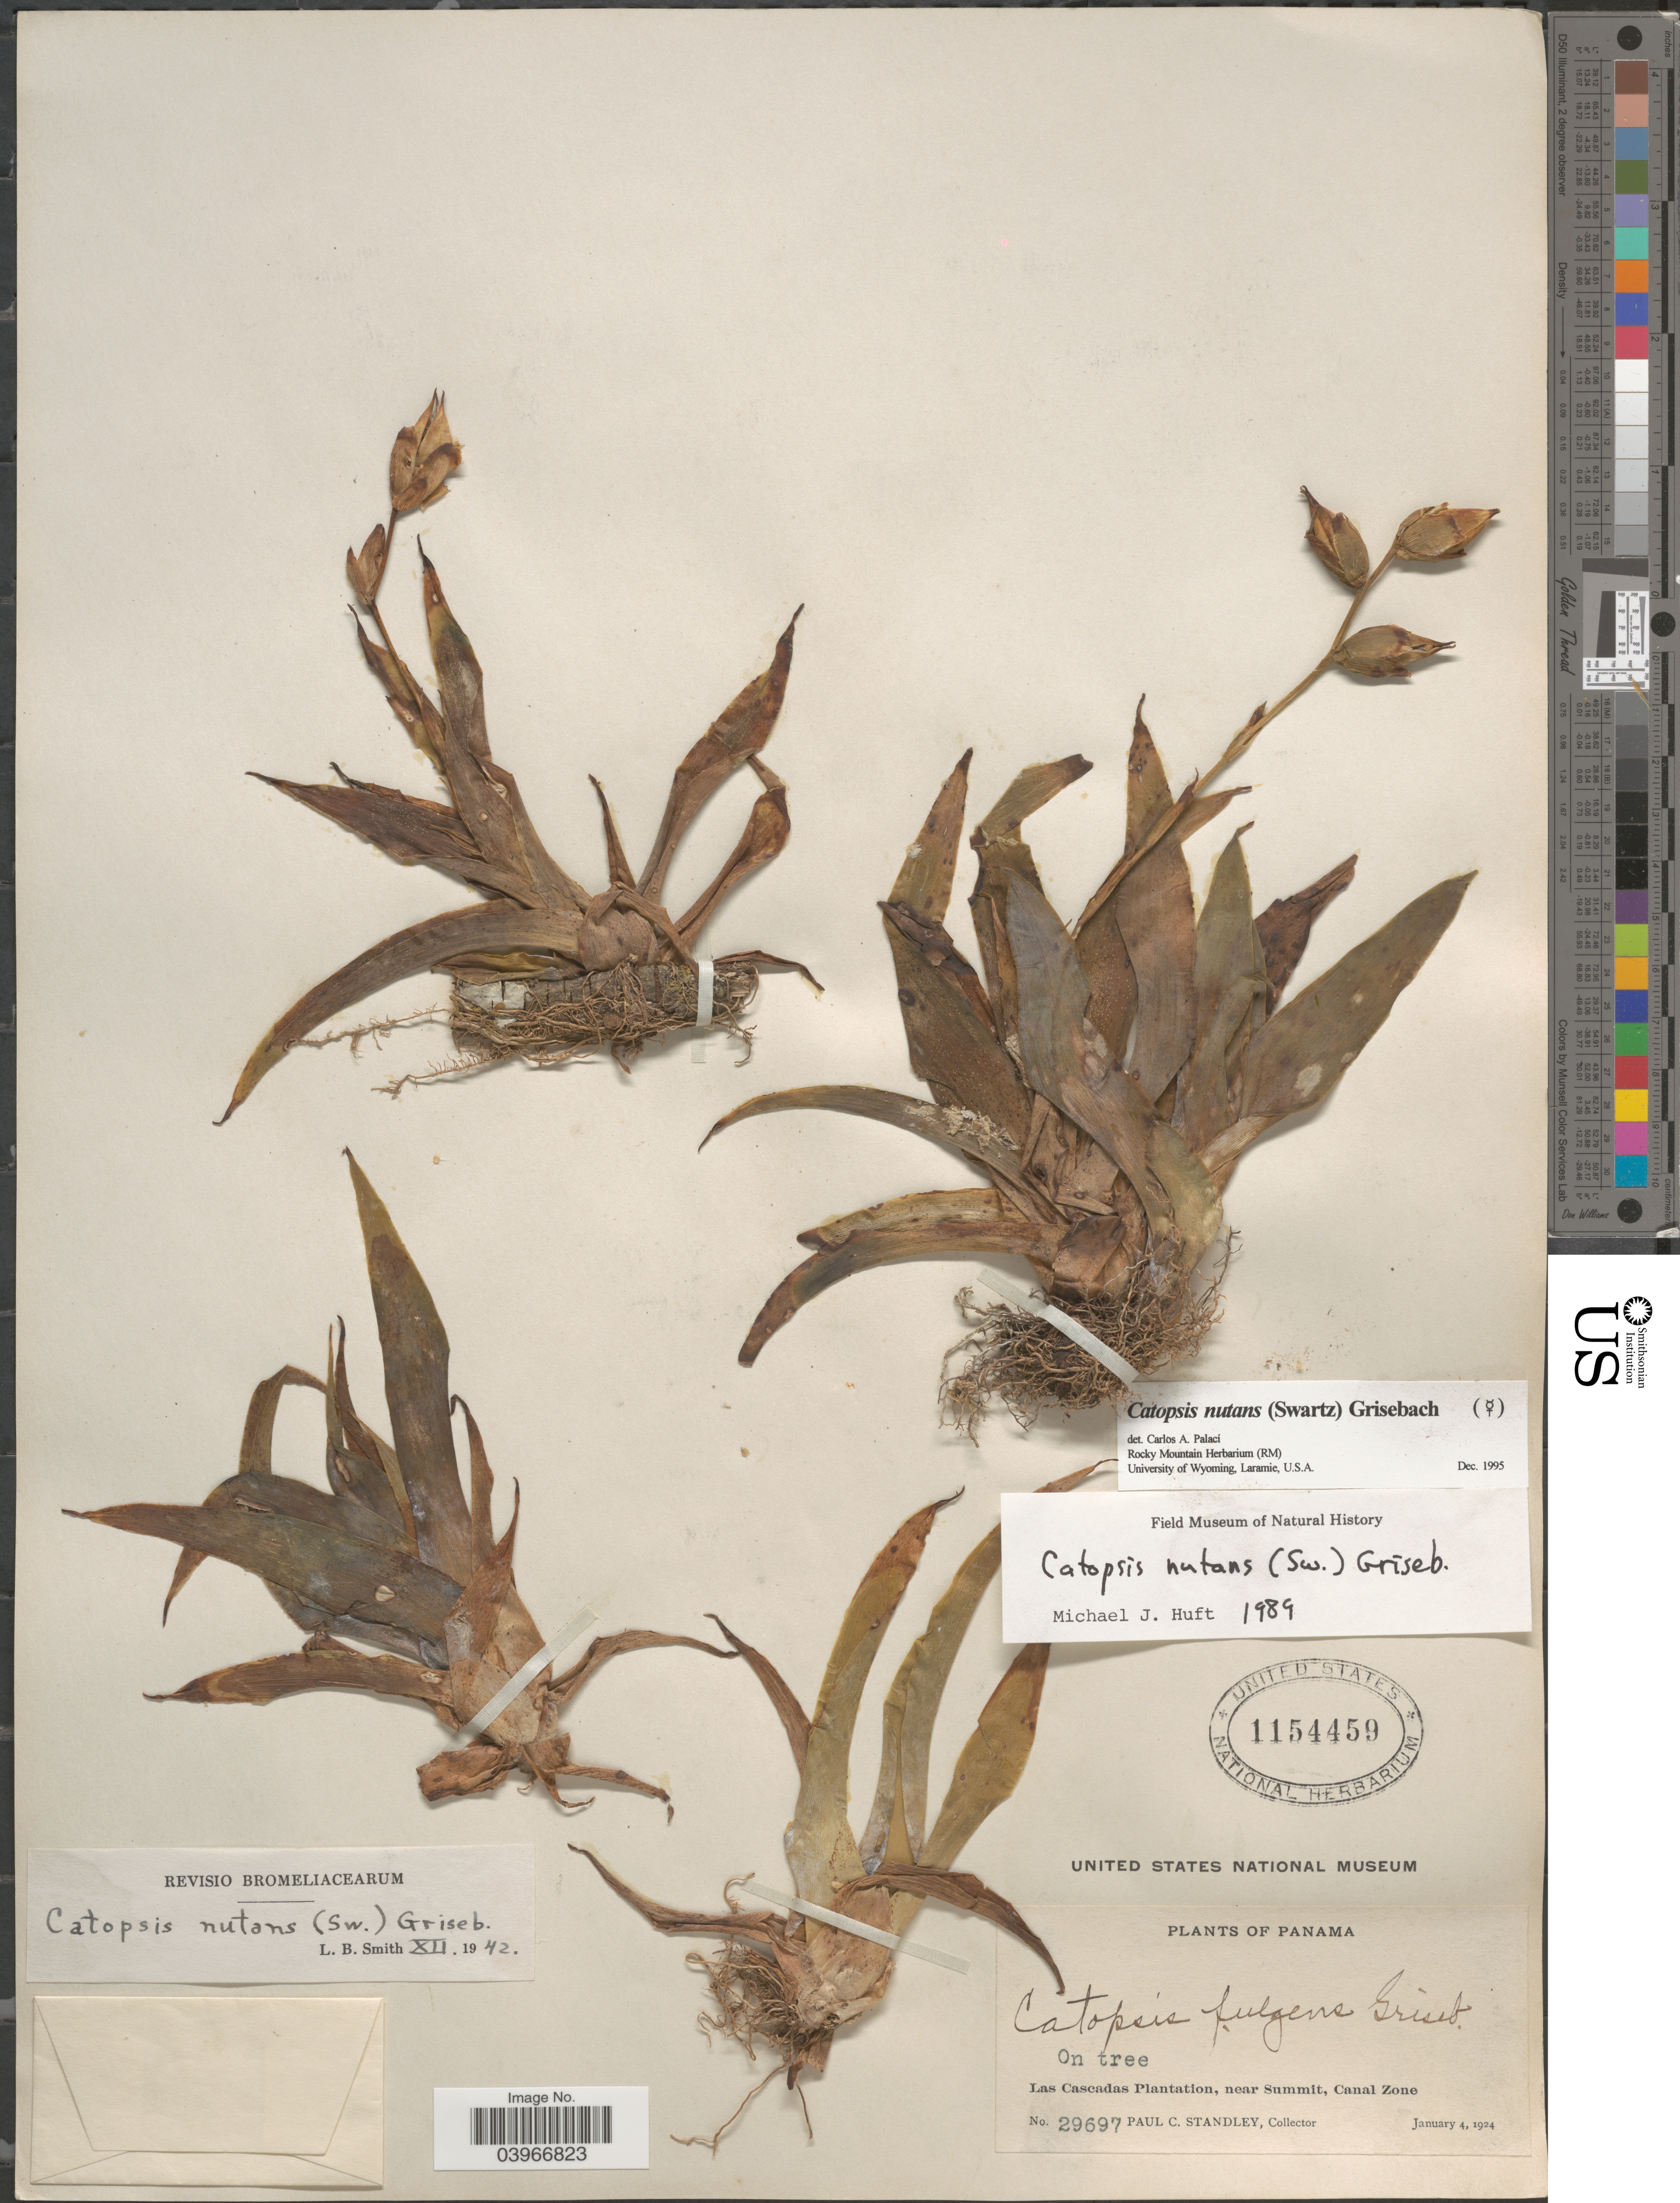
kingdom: Plantae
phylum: Tracheophyta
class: Liliopsida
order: Poales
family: Bromeliaceae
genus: Catopsis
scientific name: Catopsis nutans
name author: (Sw.) Griseb.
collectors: P. C. Standley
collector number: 29697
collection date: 1924-01-04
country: Panama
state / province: Colón / Panamá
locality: Las Cascadas Plantation, near Summit, Canal Zone.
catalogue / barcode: US 1154459